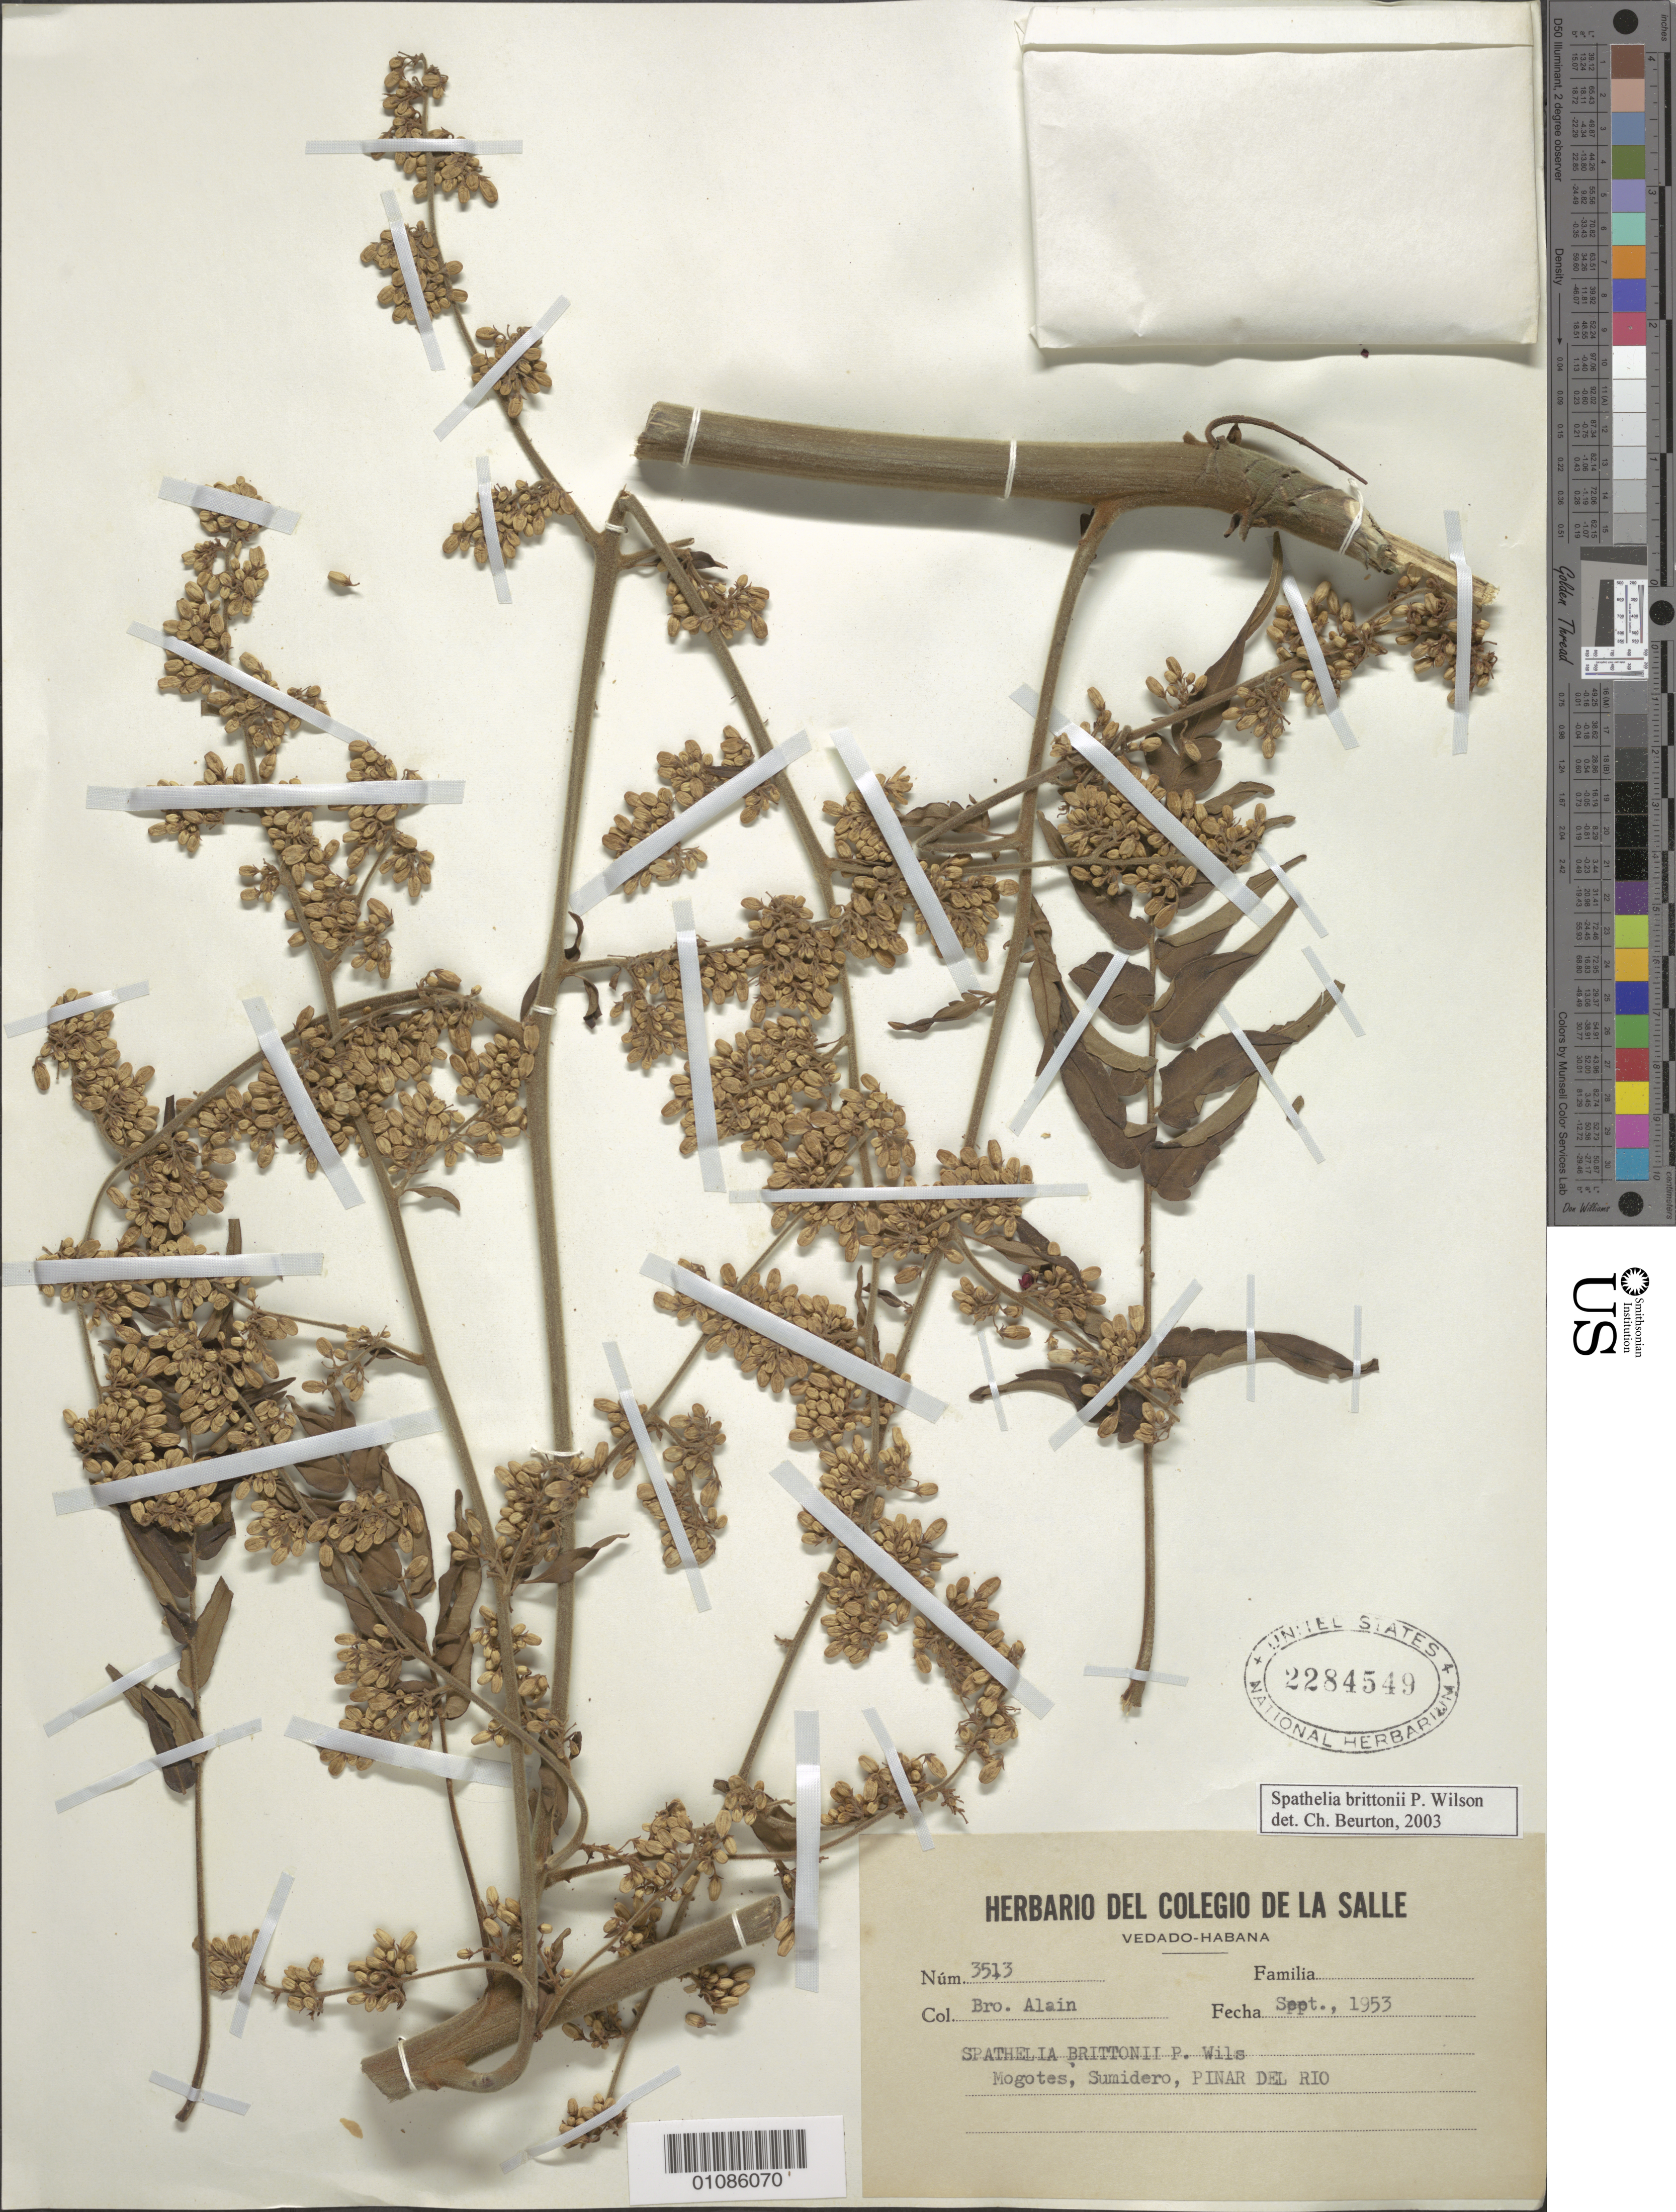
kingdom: Plantae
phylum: Tracheophyta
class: Magnoliopsida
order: Sapindales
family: Rutaceae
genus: Spathelia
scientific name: Spathelia brittonii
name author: P. Wilson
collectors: A. H. Liogier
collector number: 3513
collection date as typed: Sep 1953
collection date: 1953-09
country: Cuba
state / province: Pinar del Rio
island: Cuba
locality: Pinar del Rio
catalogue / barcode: US 2284549